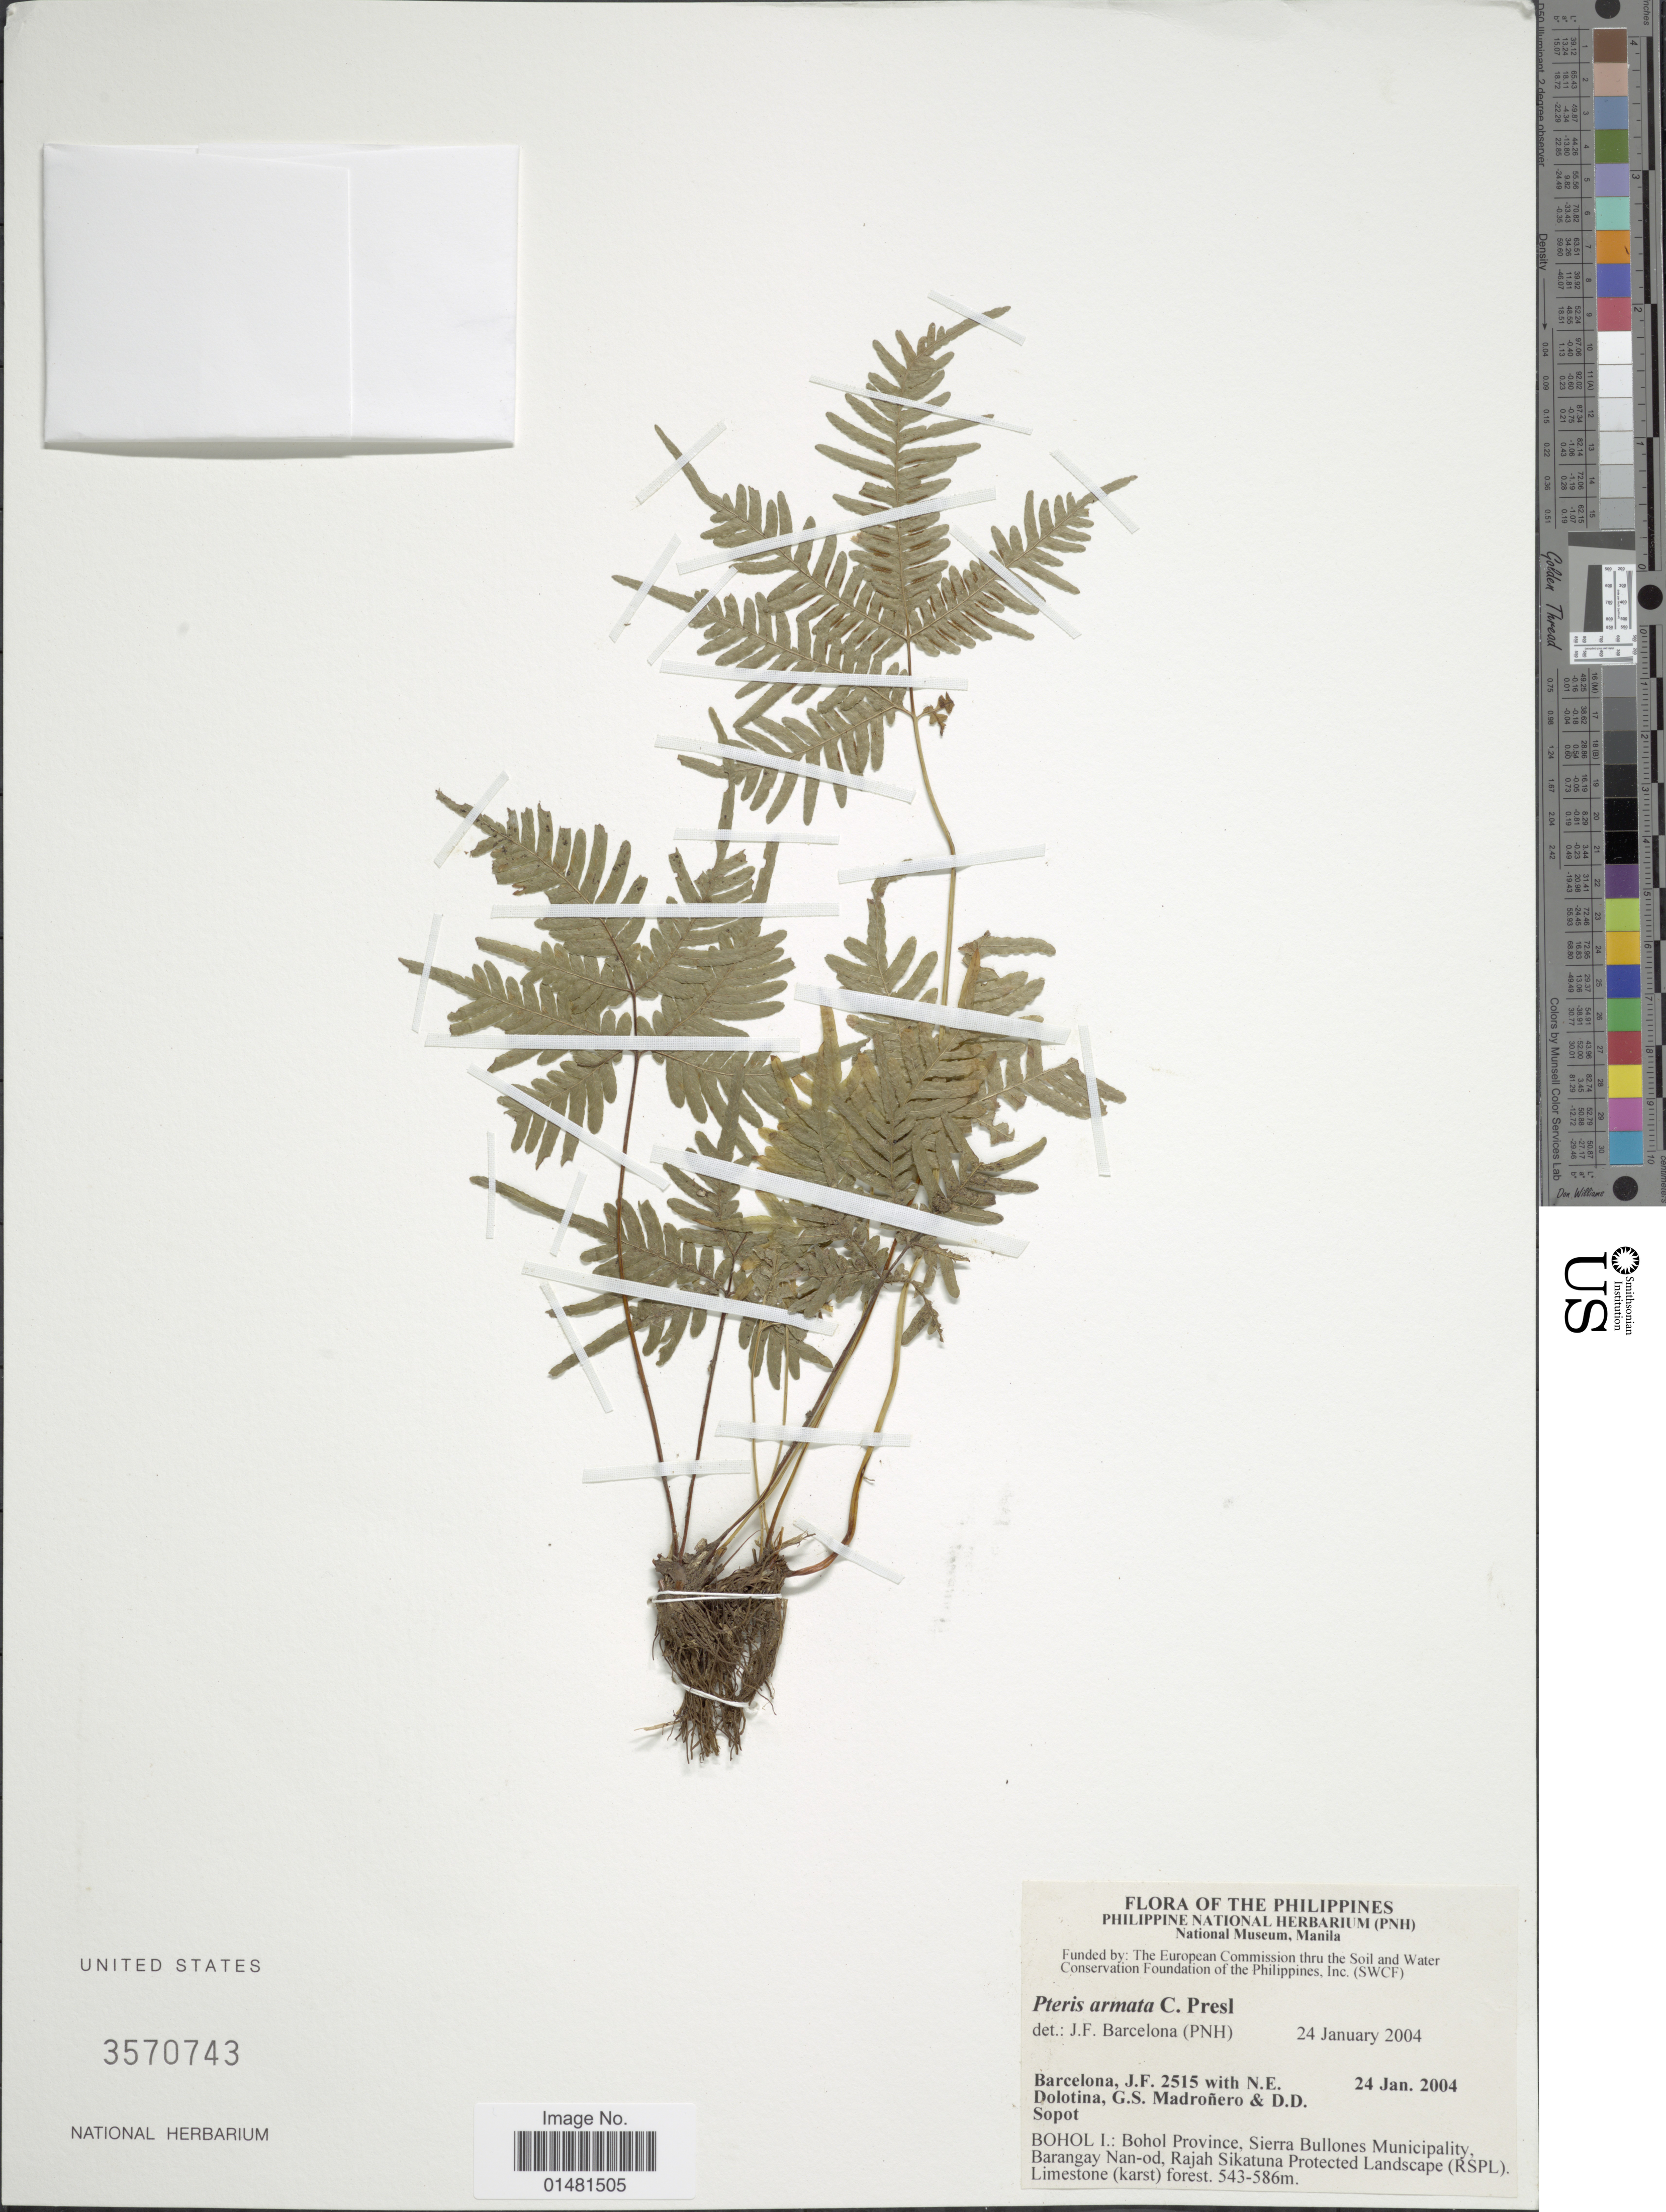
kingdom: Plantae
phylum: Tracheophyta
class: Polypodiopsida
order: Polypodiales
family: Pteridaceae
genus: Pteris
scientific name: Pteris armata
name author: C. Presl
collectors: J. F. Barcelona, N. Dolotina, G. Madroñero & D. Sopot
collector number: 2515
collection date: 2004-01-24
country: Philippines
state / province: Central Visayas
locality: Bohol I.: Bohol Province, Sierra Bullones Municipality, Barangay Nan-od, Rajah Sikatuna Protected Landscape (RSPL)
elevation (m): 543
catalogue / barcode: US 3570743